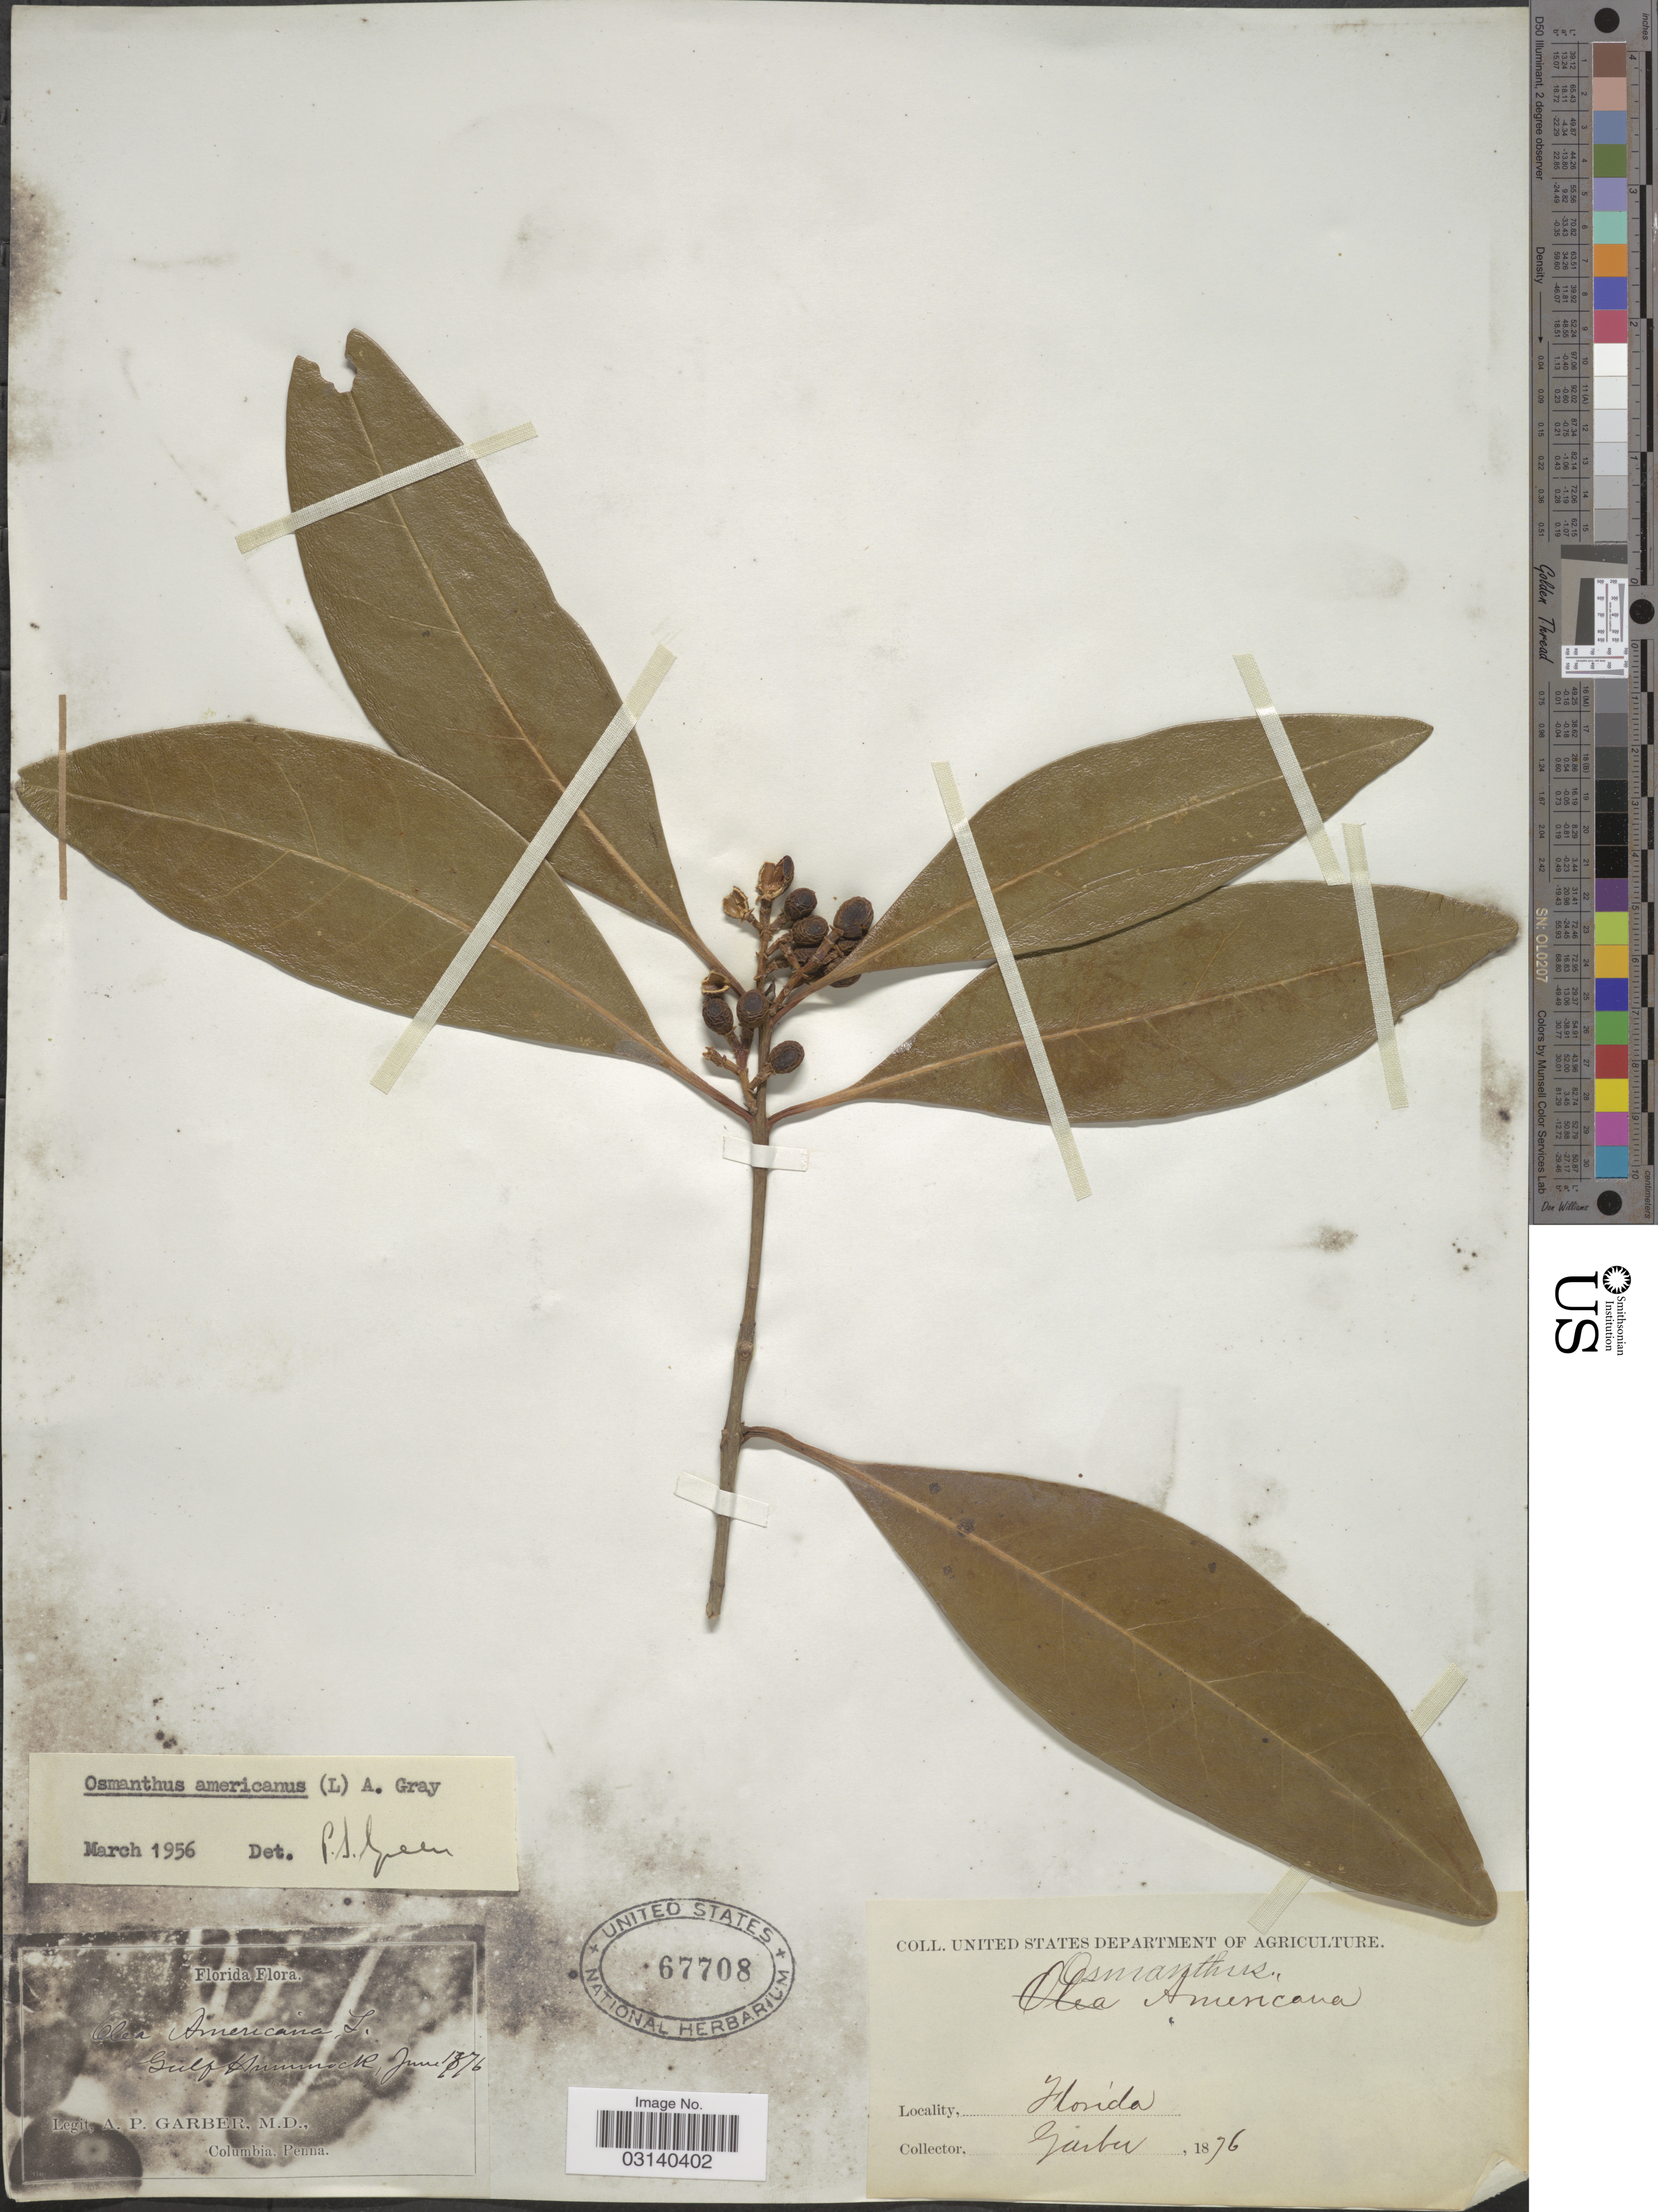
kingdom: Plantae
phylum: Tracheophyta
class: Magnoliopsida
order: Lamiales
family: Oleaceae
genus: Osmanthus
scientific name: Osmanthus americanus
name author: (L.) A. Gray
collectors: A. P. Garber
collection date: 1876-06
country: United States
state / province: Florida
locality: Gulf Hammock.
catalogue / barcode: US 67708